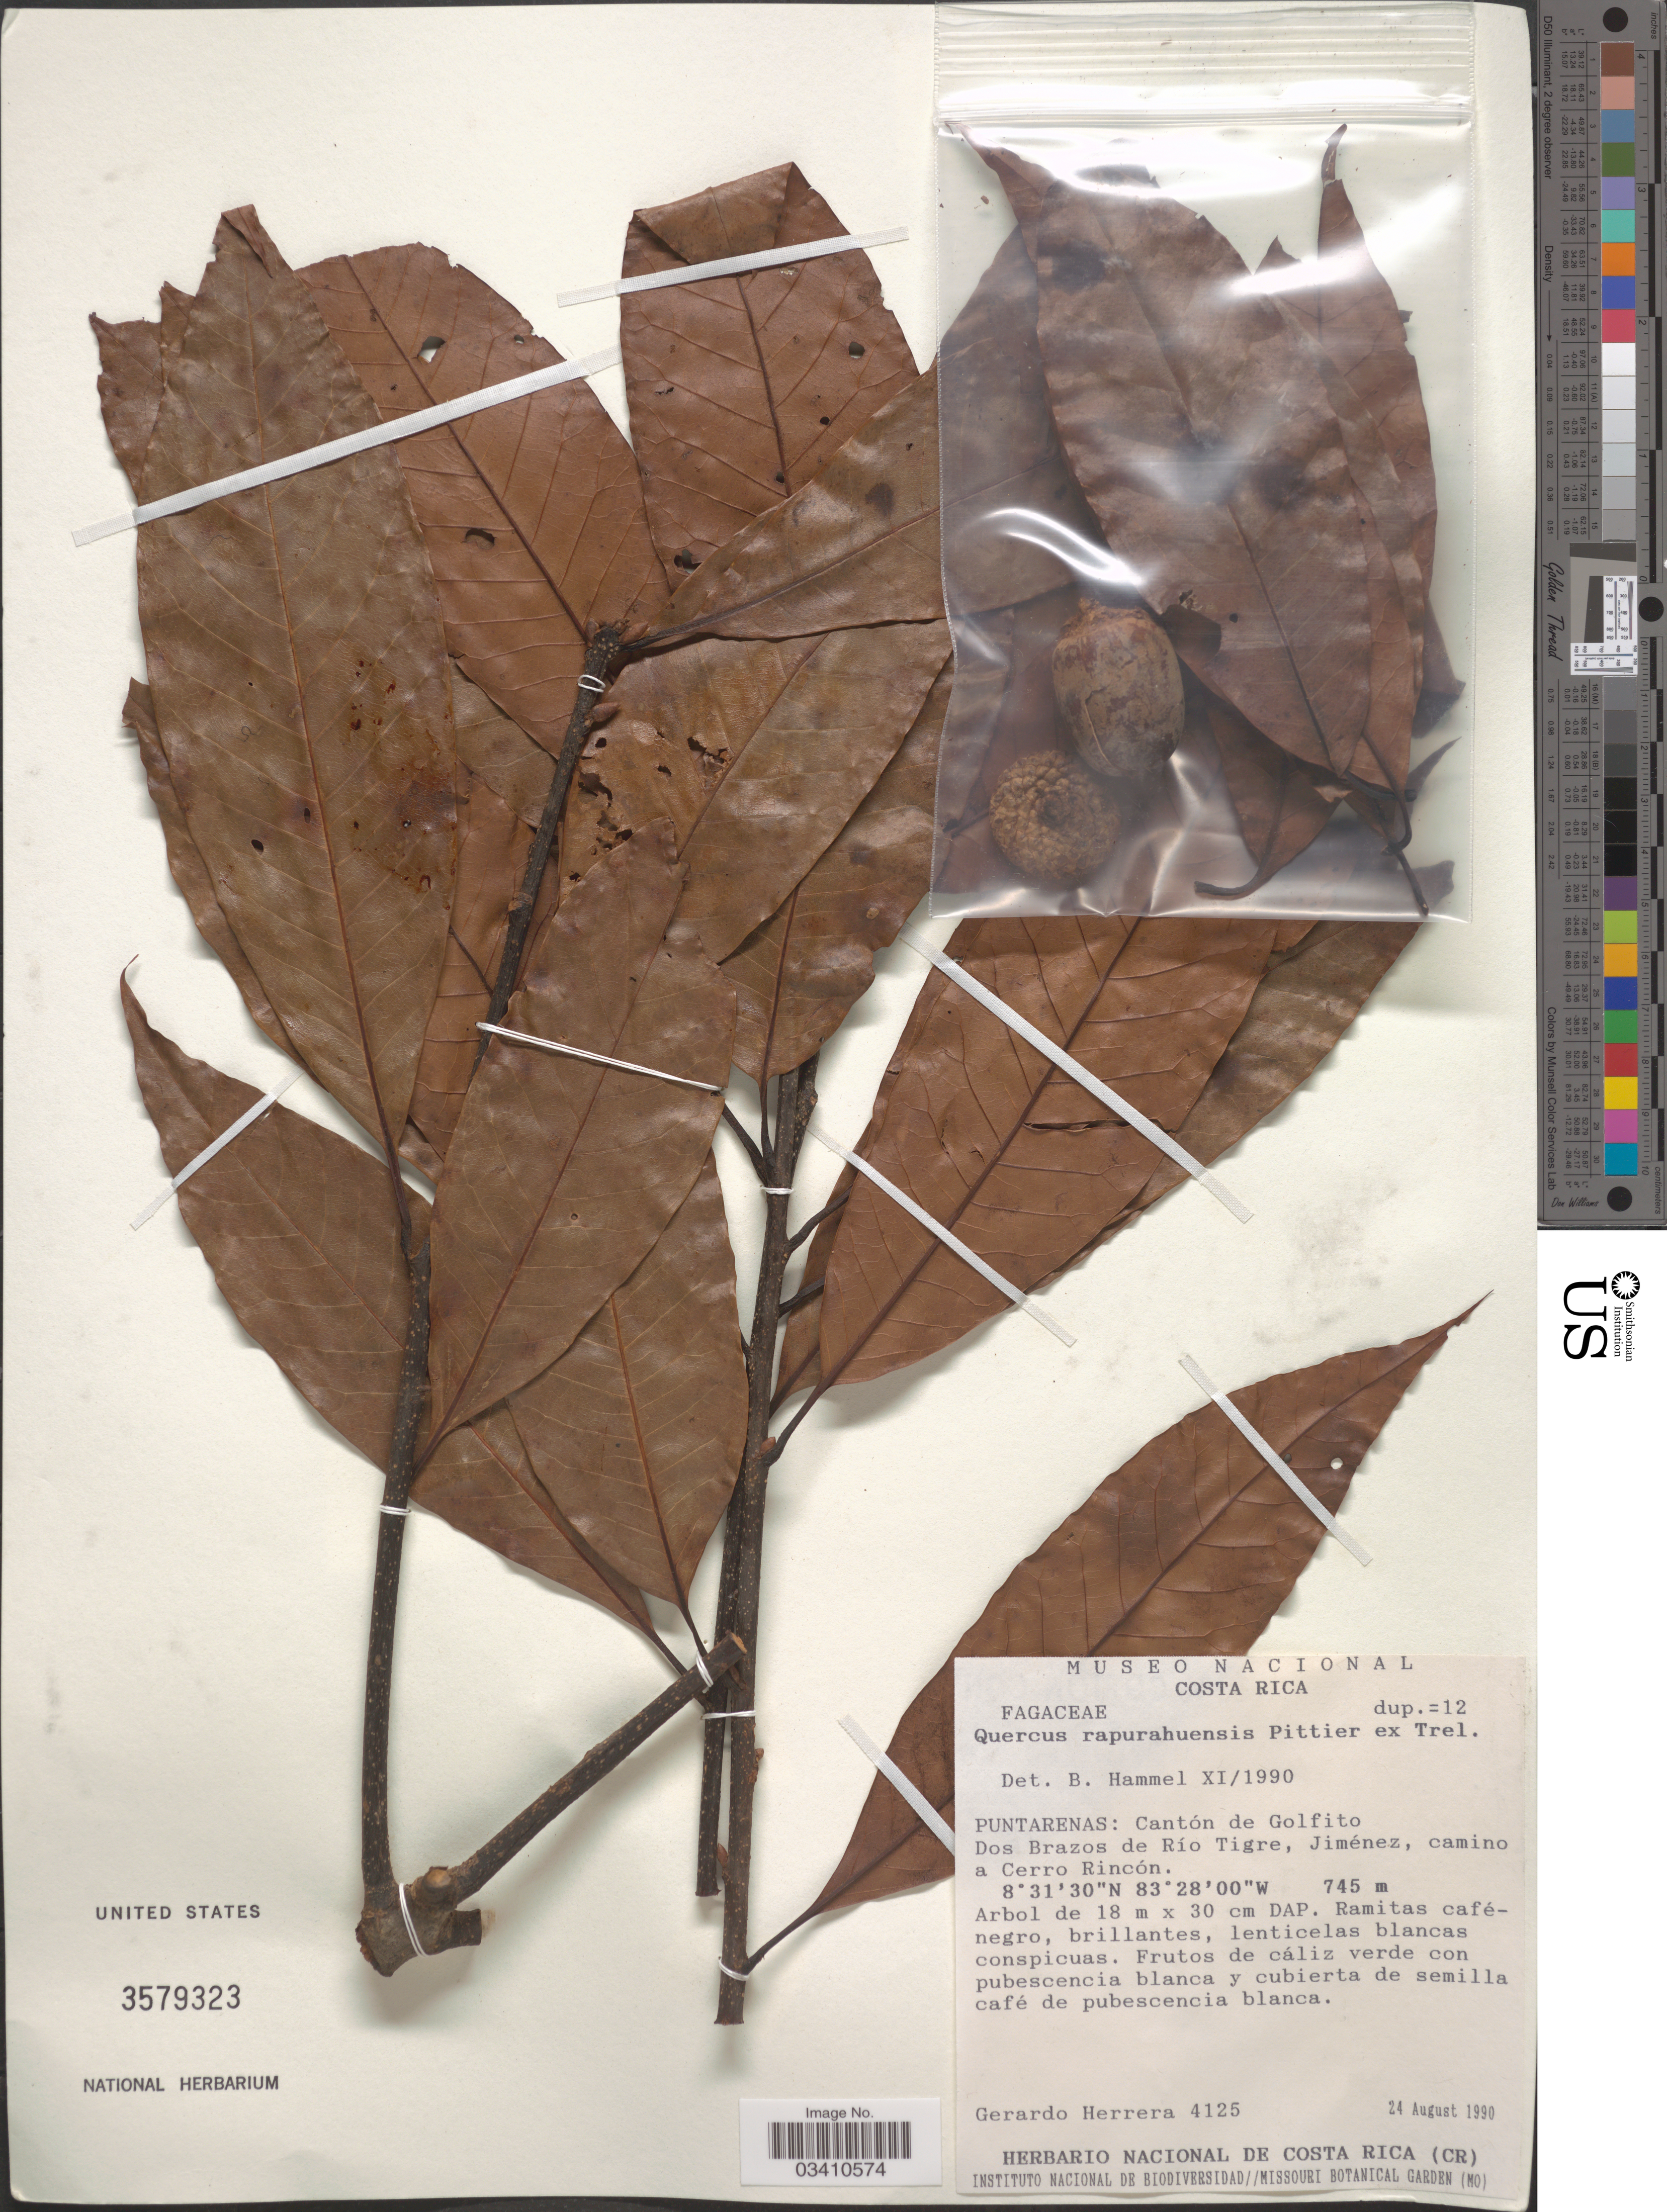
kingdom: Plantae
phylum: Tracheophyta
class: Magnoliopsida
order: Fagales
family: Fagaceae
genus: Quercus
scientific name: Quercus rapurahuensis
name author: Pittier ex Trel.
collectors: G. Herrera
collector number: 4125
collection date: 1990-08-24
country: Costa Rica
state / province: Puntarenas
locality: Cantón de Golfito. Dos Brazos de Río Tigre, Jiménez, camino a Cerro Rincón.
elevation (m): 745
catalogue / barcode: US 3579323